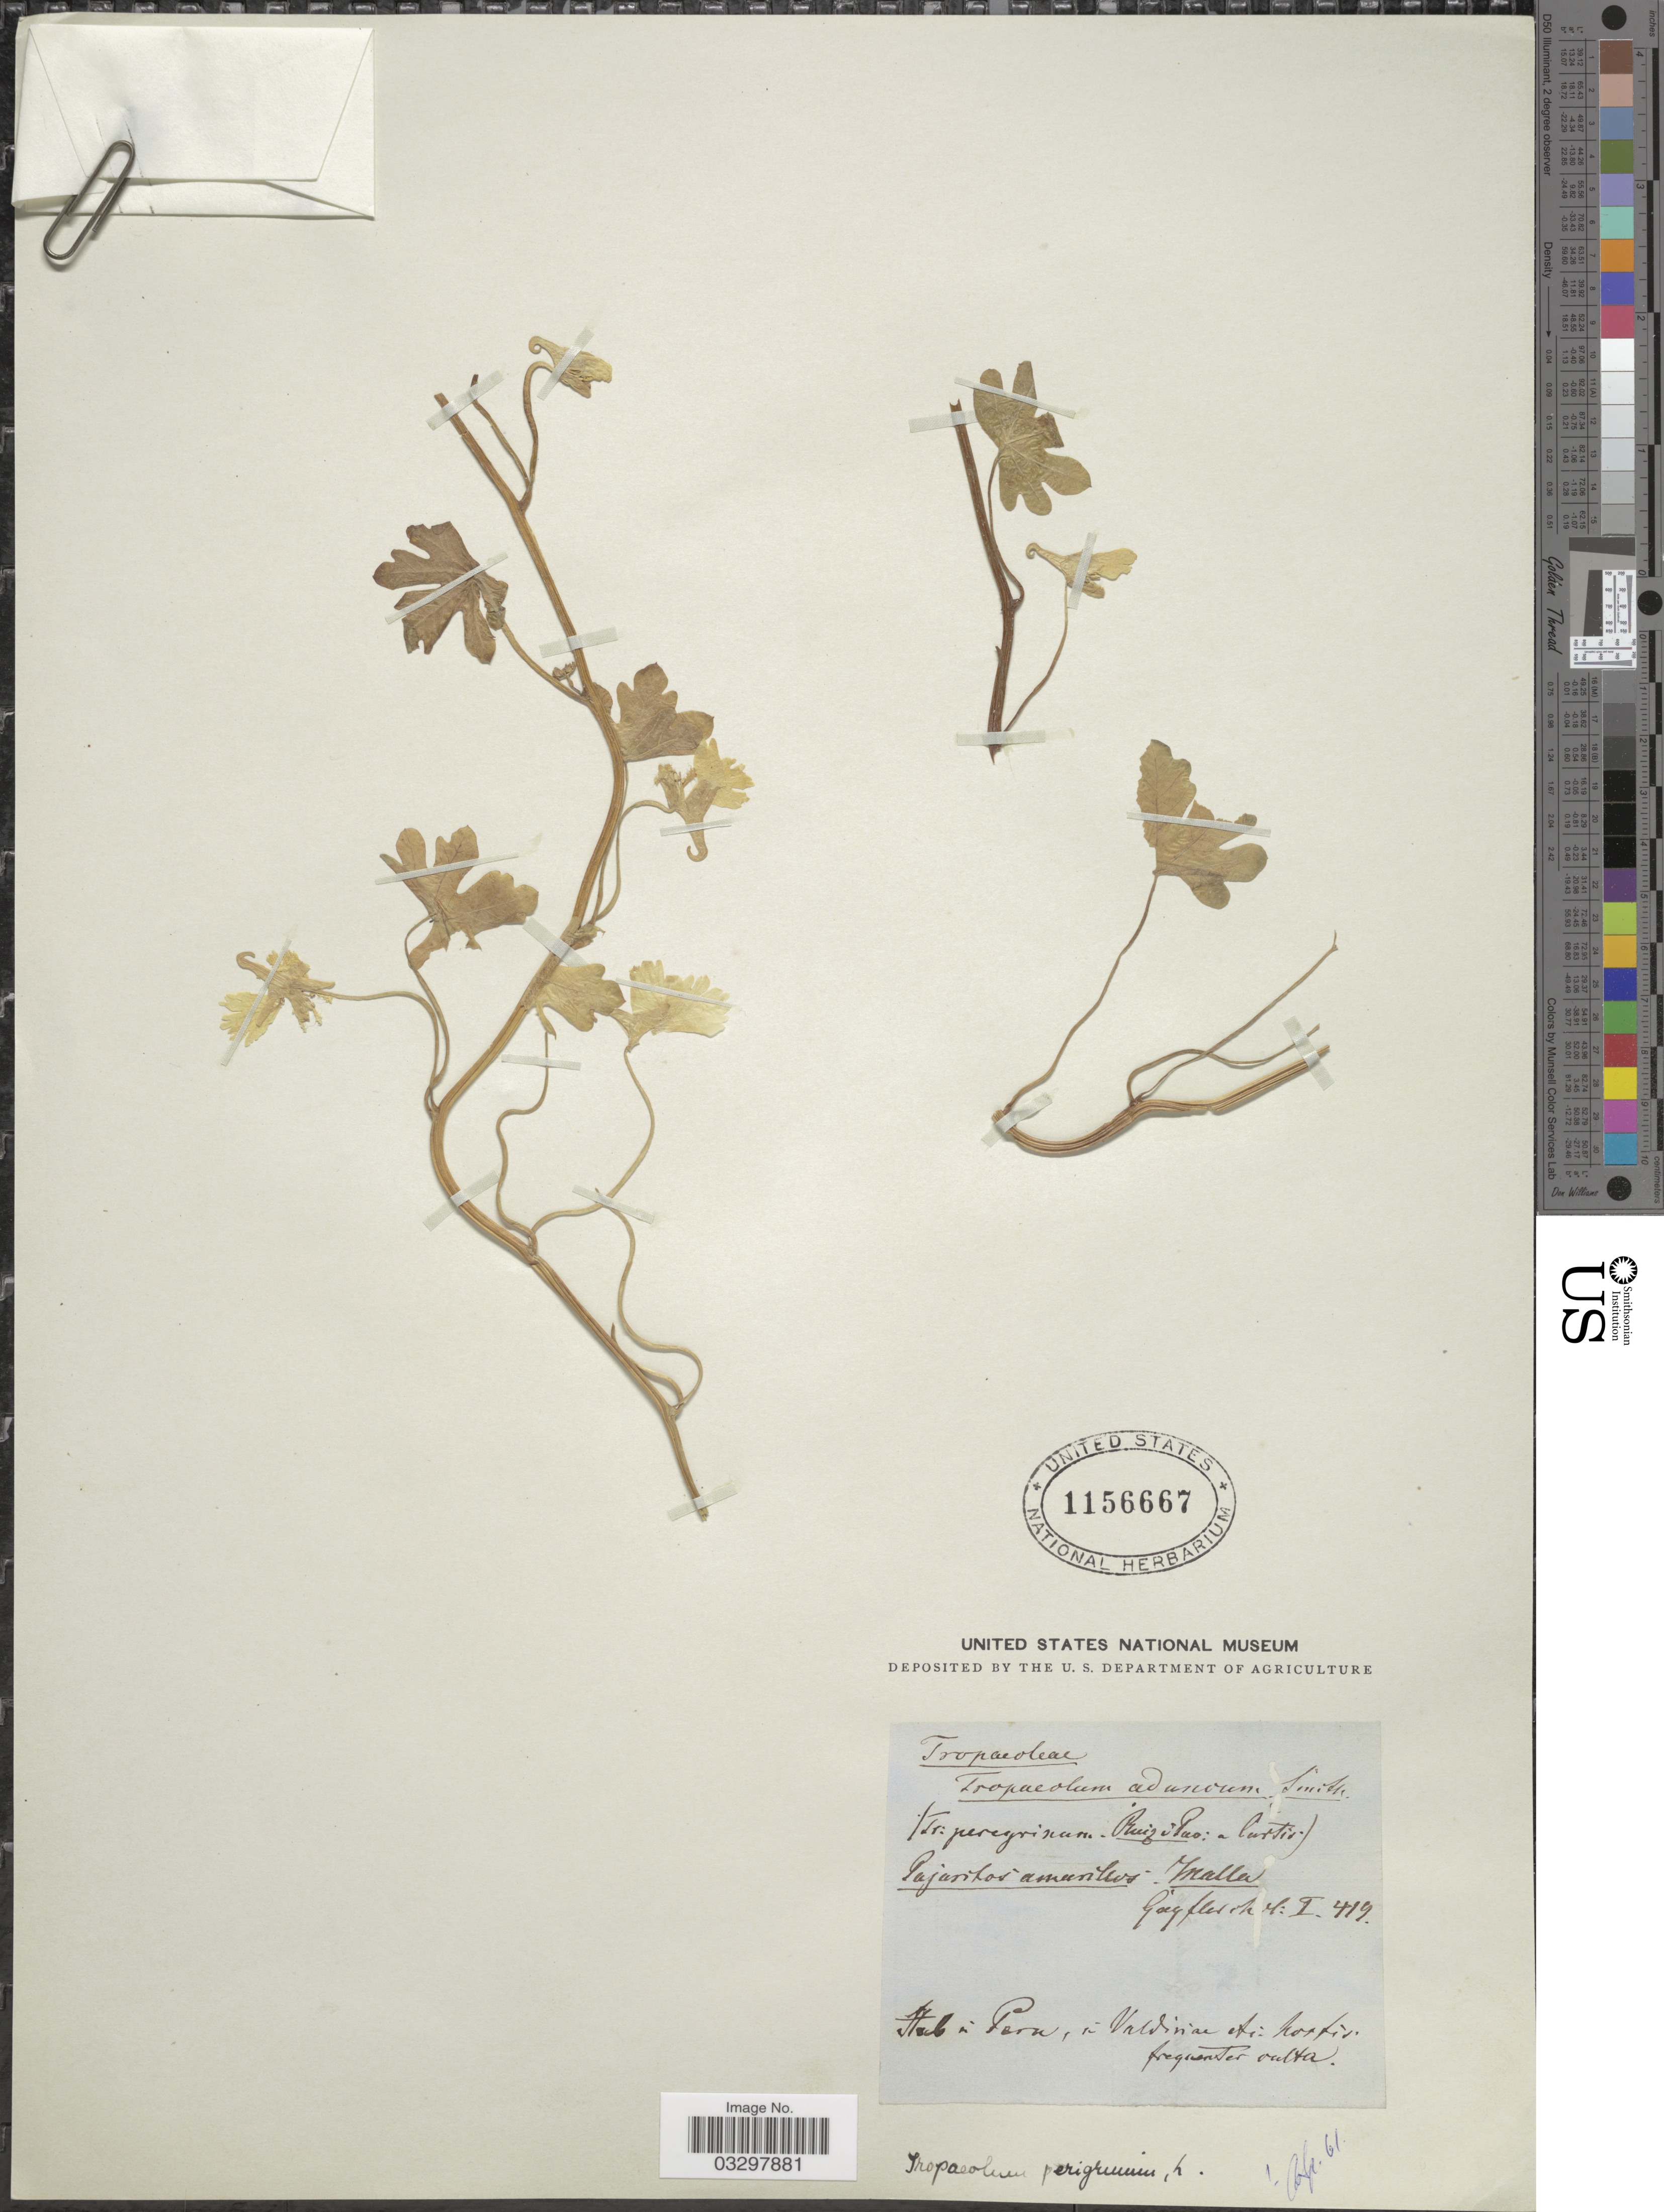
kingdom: Plantae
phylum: Tracheophyta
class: Magnoliopsida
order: Brassicales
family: Tropaeolaceae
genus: Tropaeolum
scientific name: Tropaeolum peregrinum var. peregrinum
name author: L.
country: Peru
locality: In Waldinai Ai [interpreted]. hortis, Frequentes culta.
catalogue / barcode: US 1156667